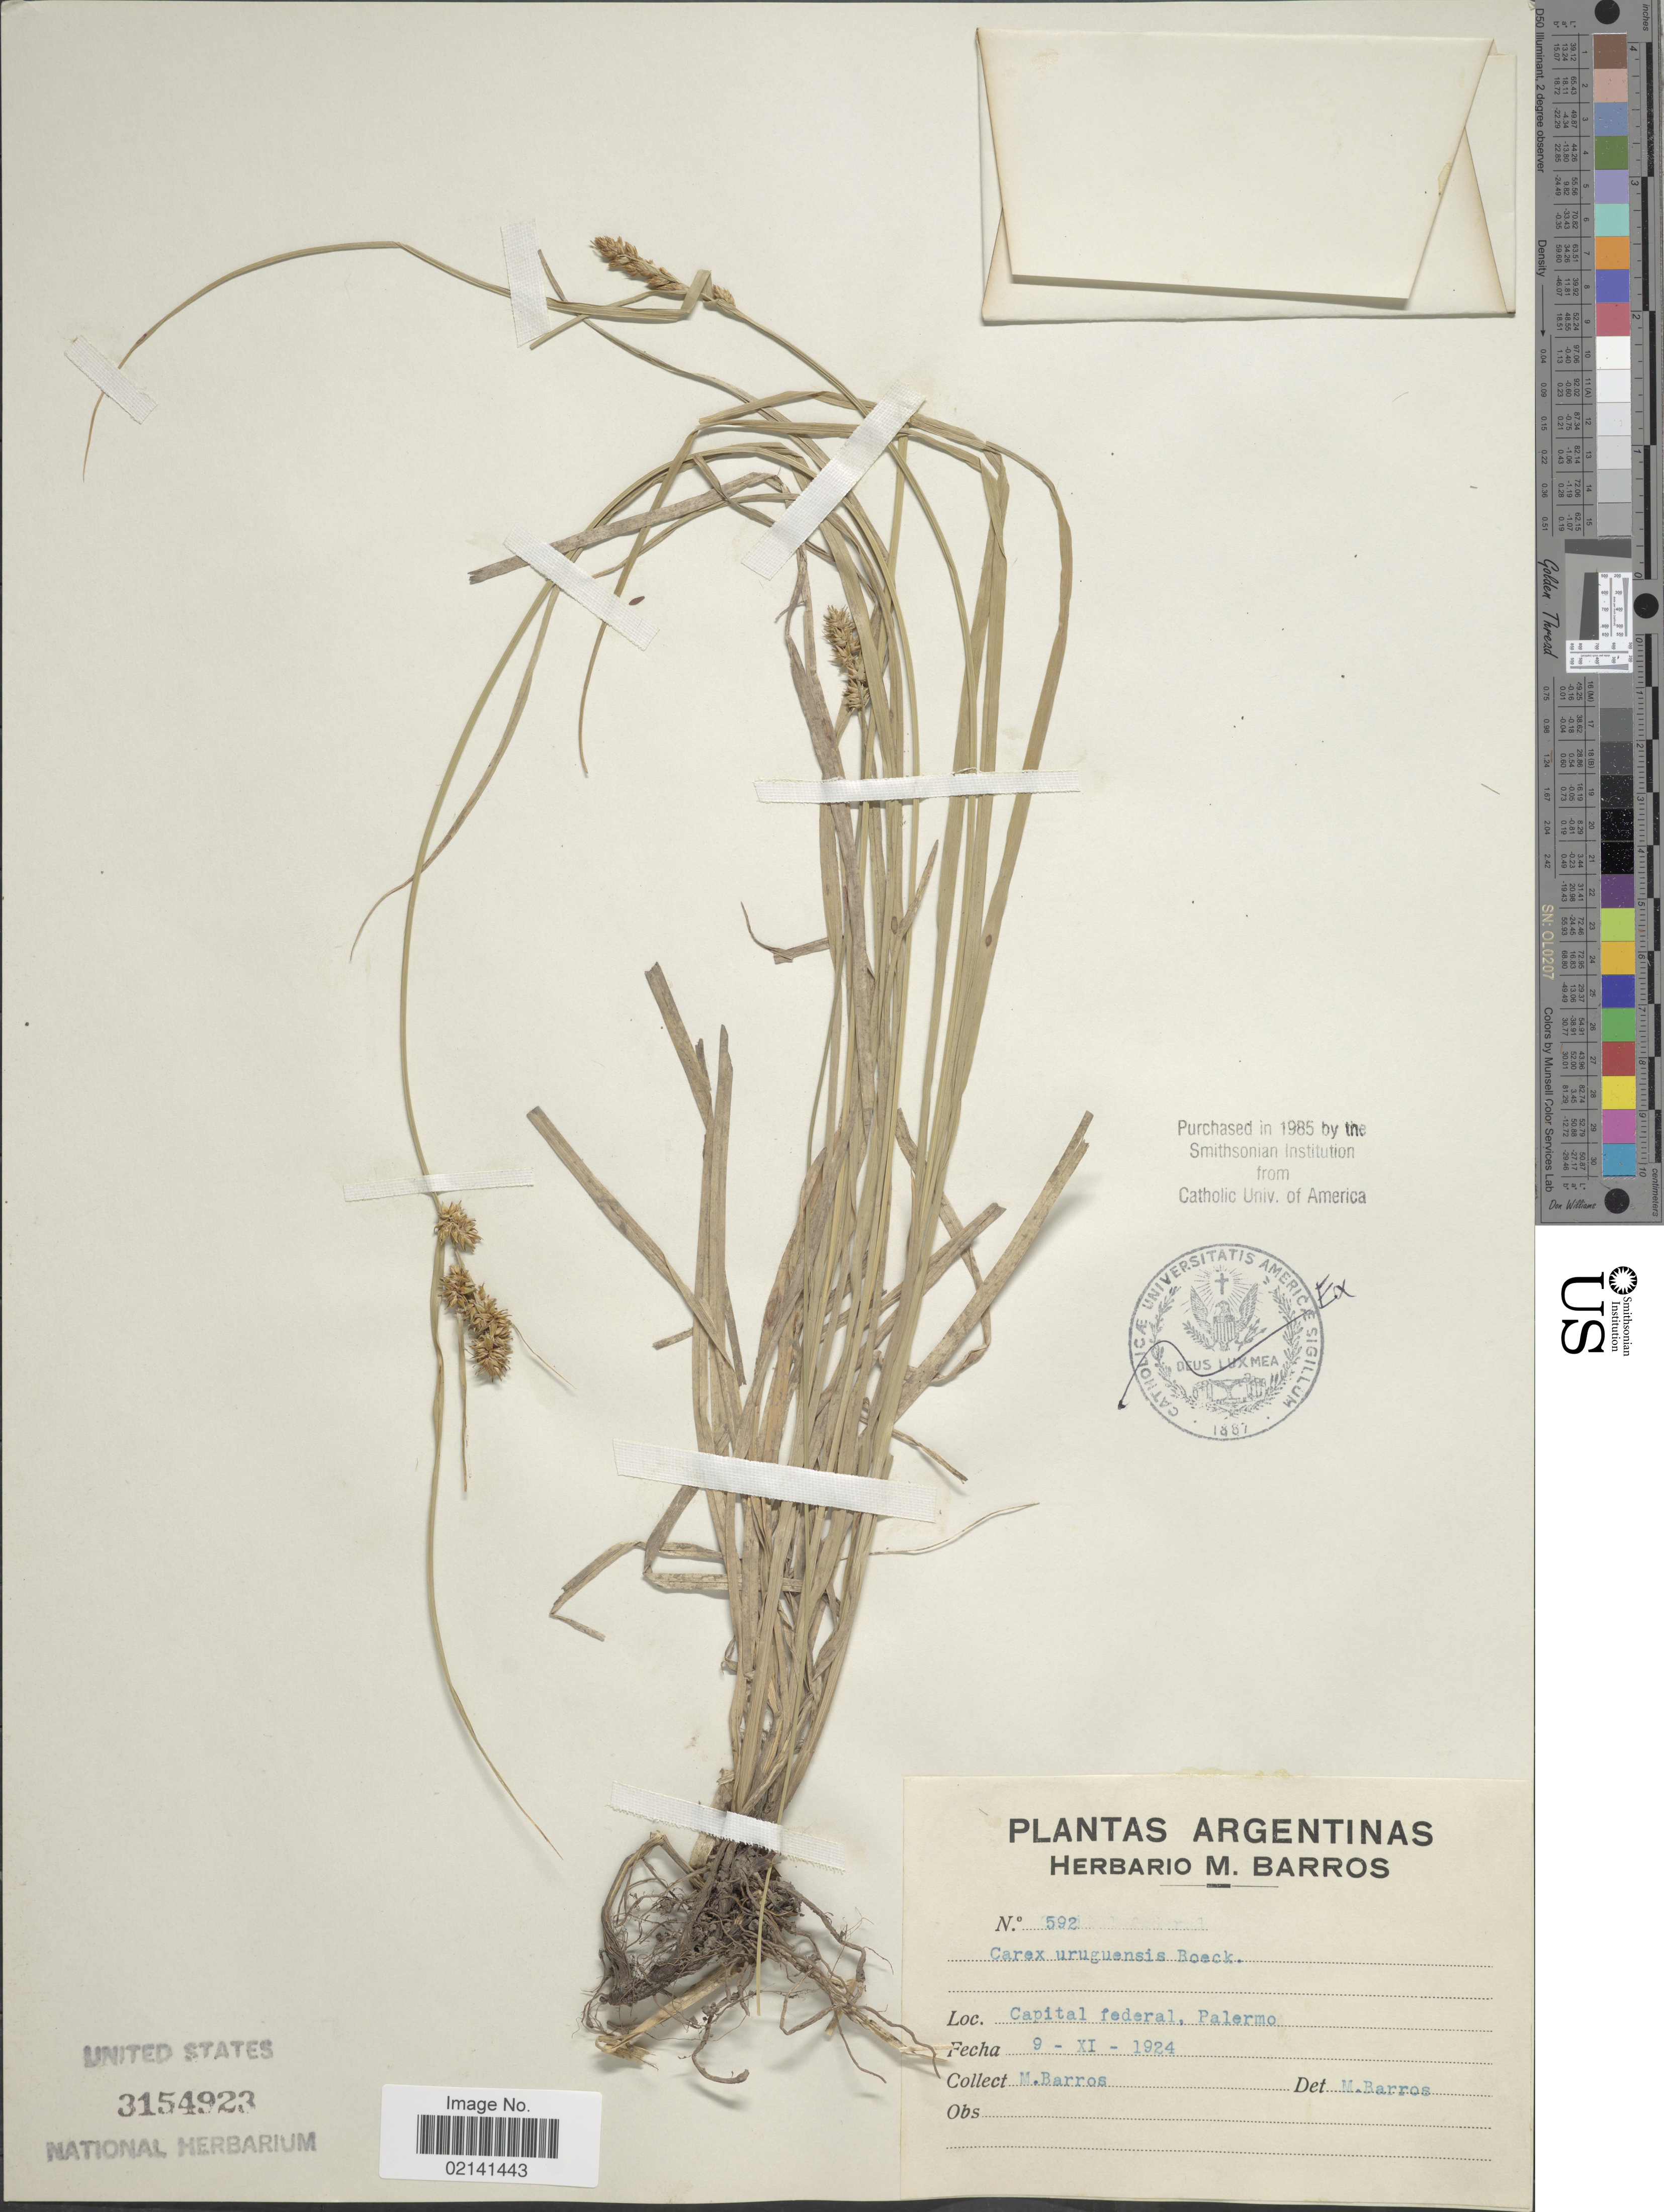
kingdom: Plantae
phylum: Tracheophyta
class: Liliopsida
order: Poales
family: Cyperaceae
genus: Carex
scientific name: Carex uruguensis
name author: Boeckeler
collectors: M. Barros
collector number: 592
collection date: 1924-11-09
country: Argentina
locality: Capital federal, Palermo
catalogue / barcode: US 3154923